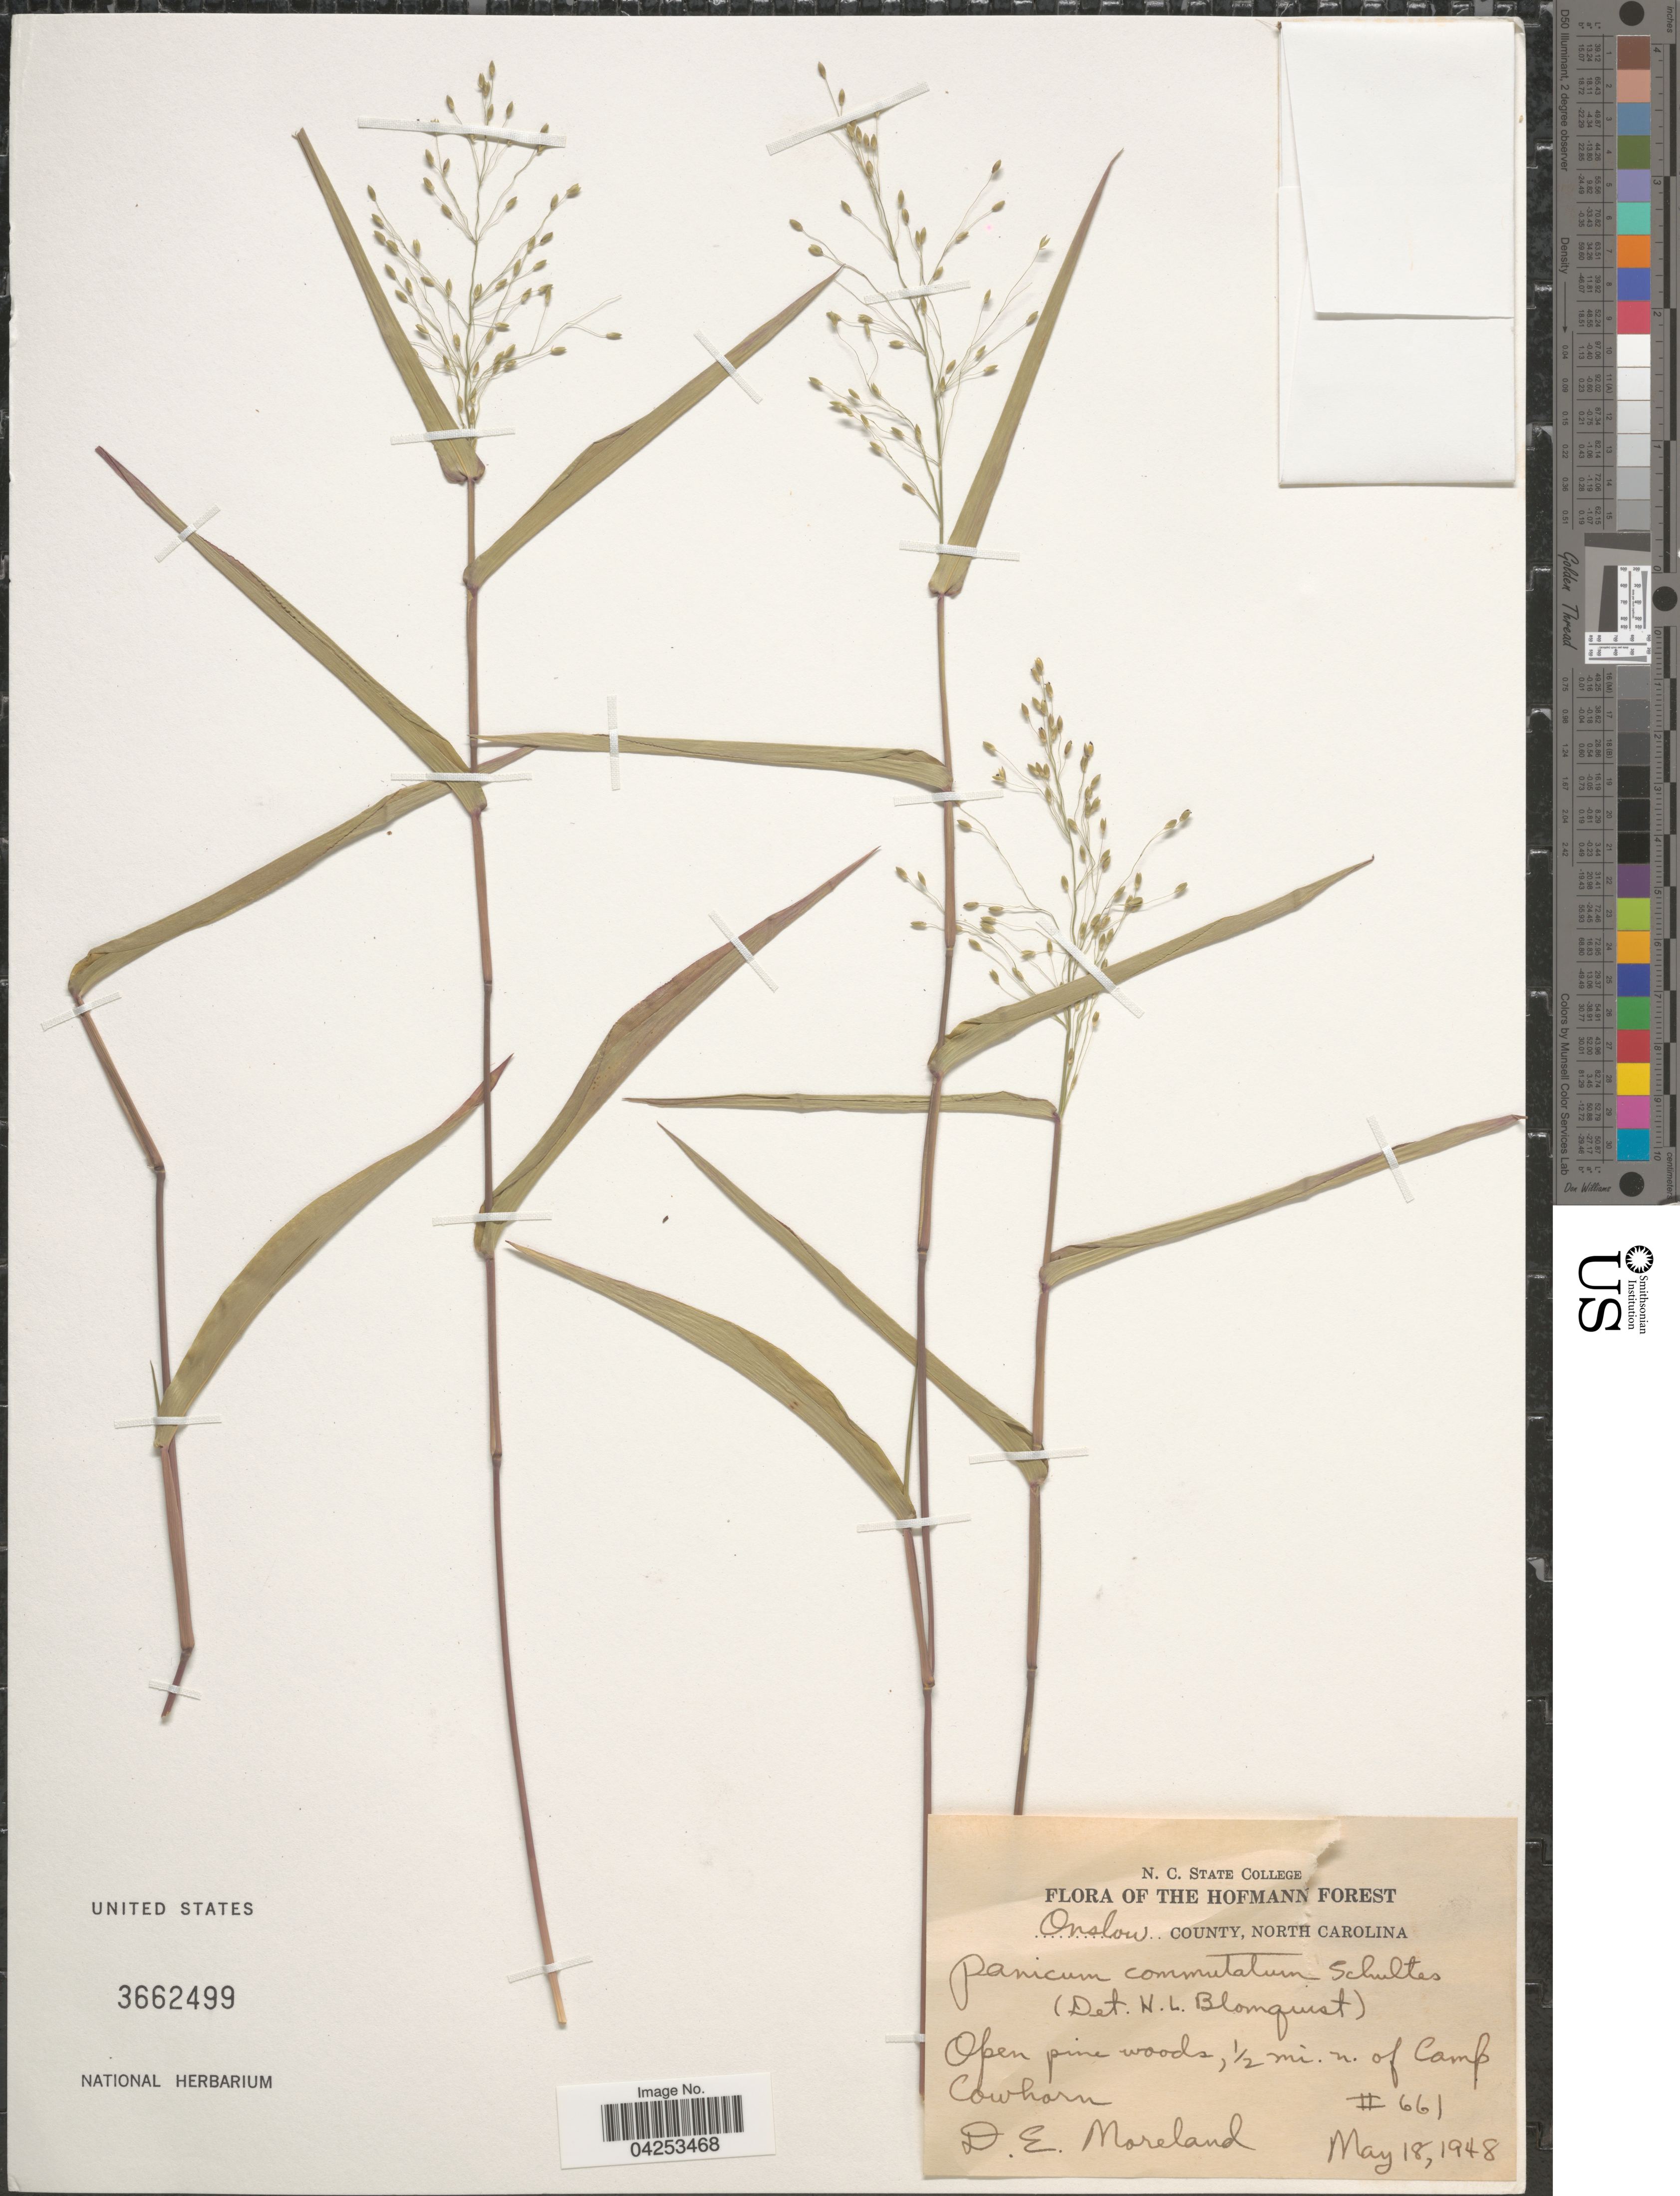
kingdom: Plantae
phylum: Tracheophyta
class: Liliopsida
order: Poales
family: Poaceae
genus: Dichanthelium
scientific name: Dichanthelium commutatum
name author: (Schult.) Gould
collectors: D. Moreland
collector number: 661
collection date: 1948-05-18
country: United States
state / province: North Carolina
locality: The Hofmann Forest. Onslow County. Open pine woods, ½ mi. n. of Camp Cowhorn.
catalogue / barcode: US 3662499